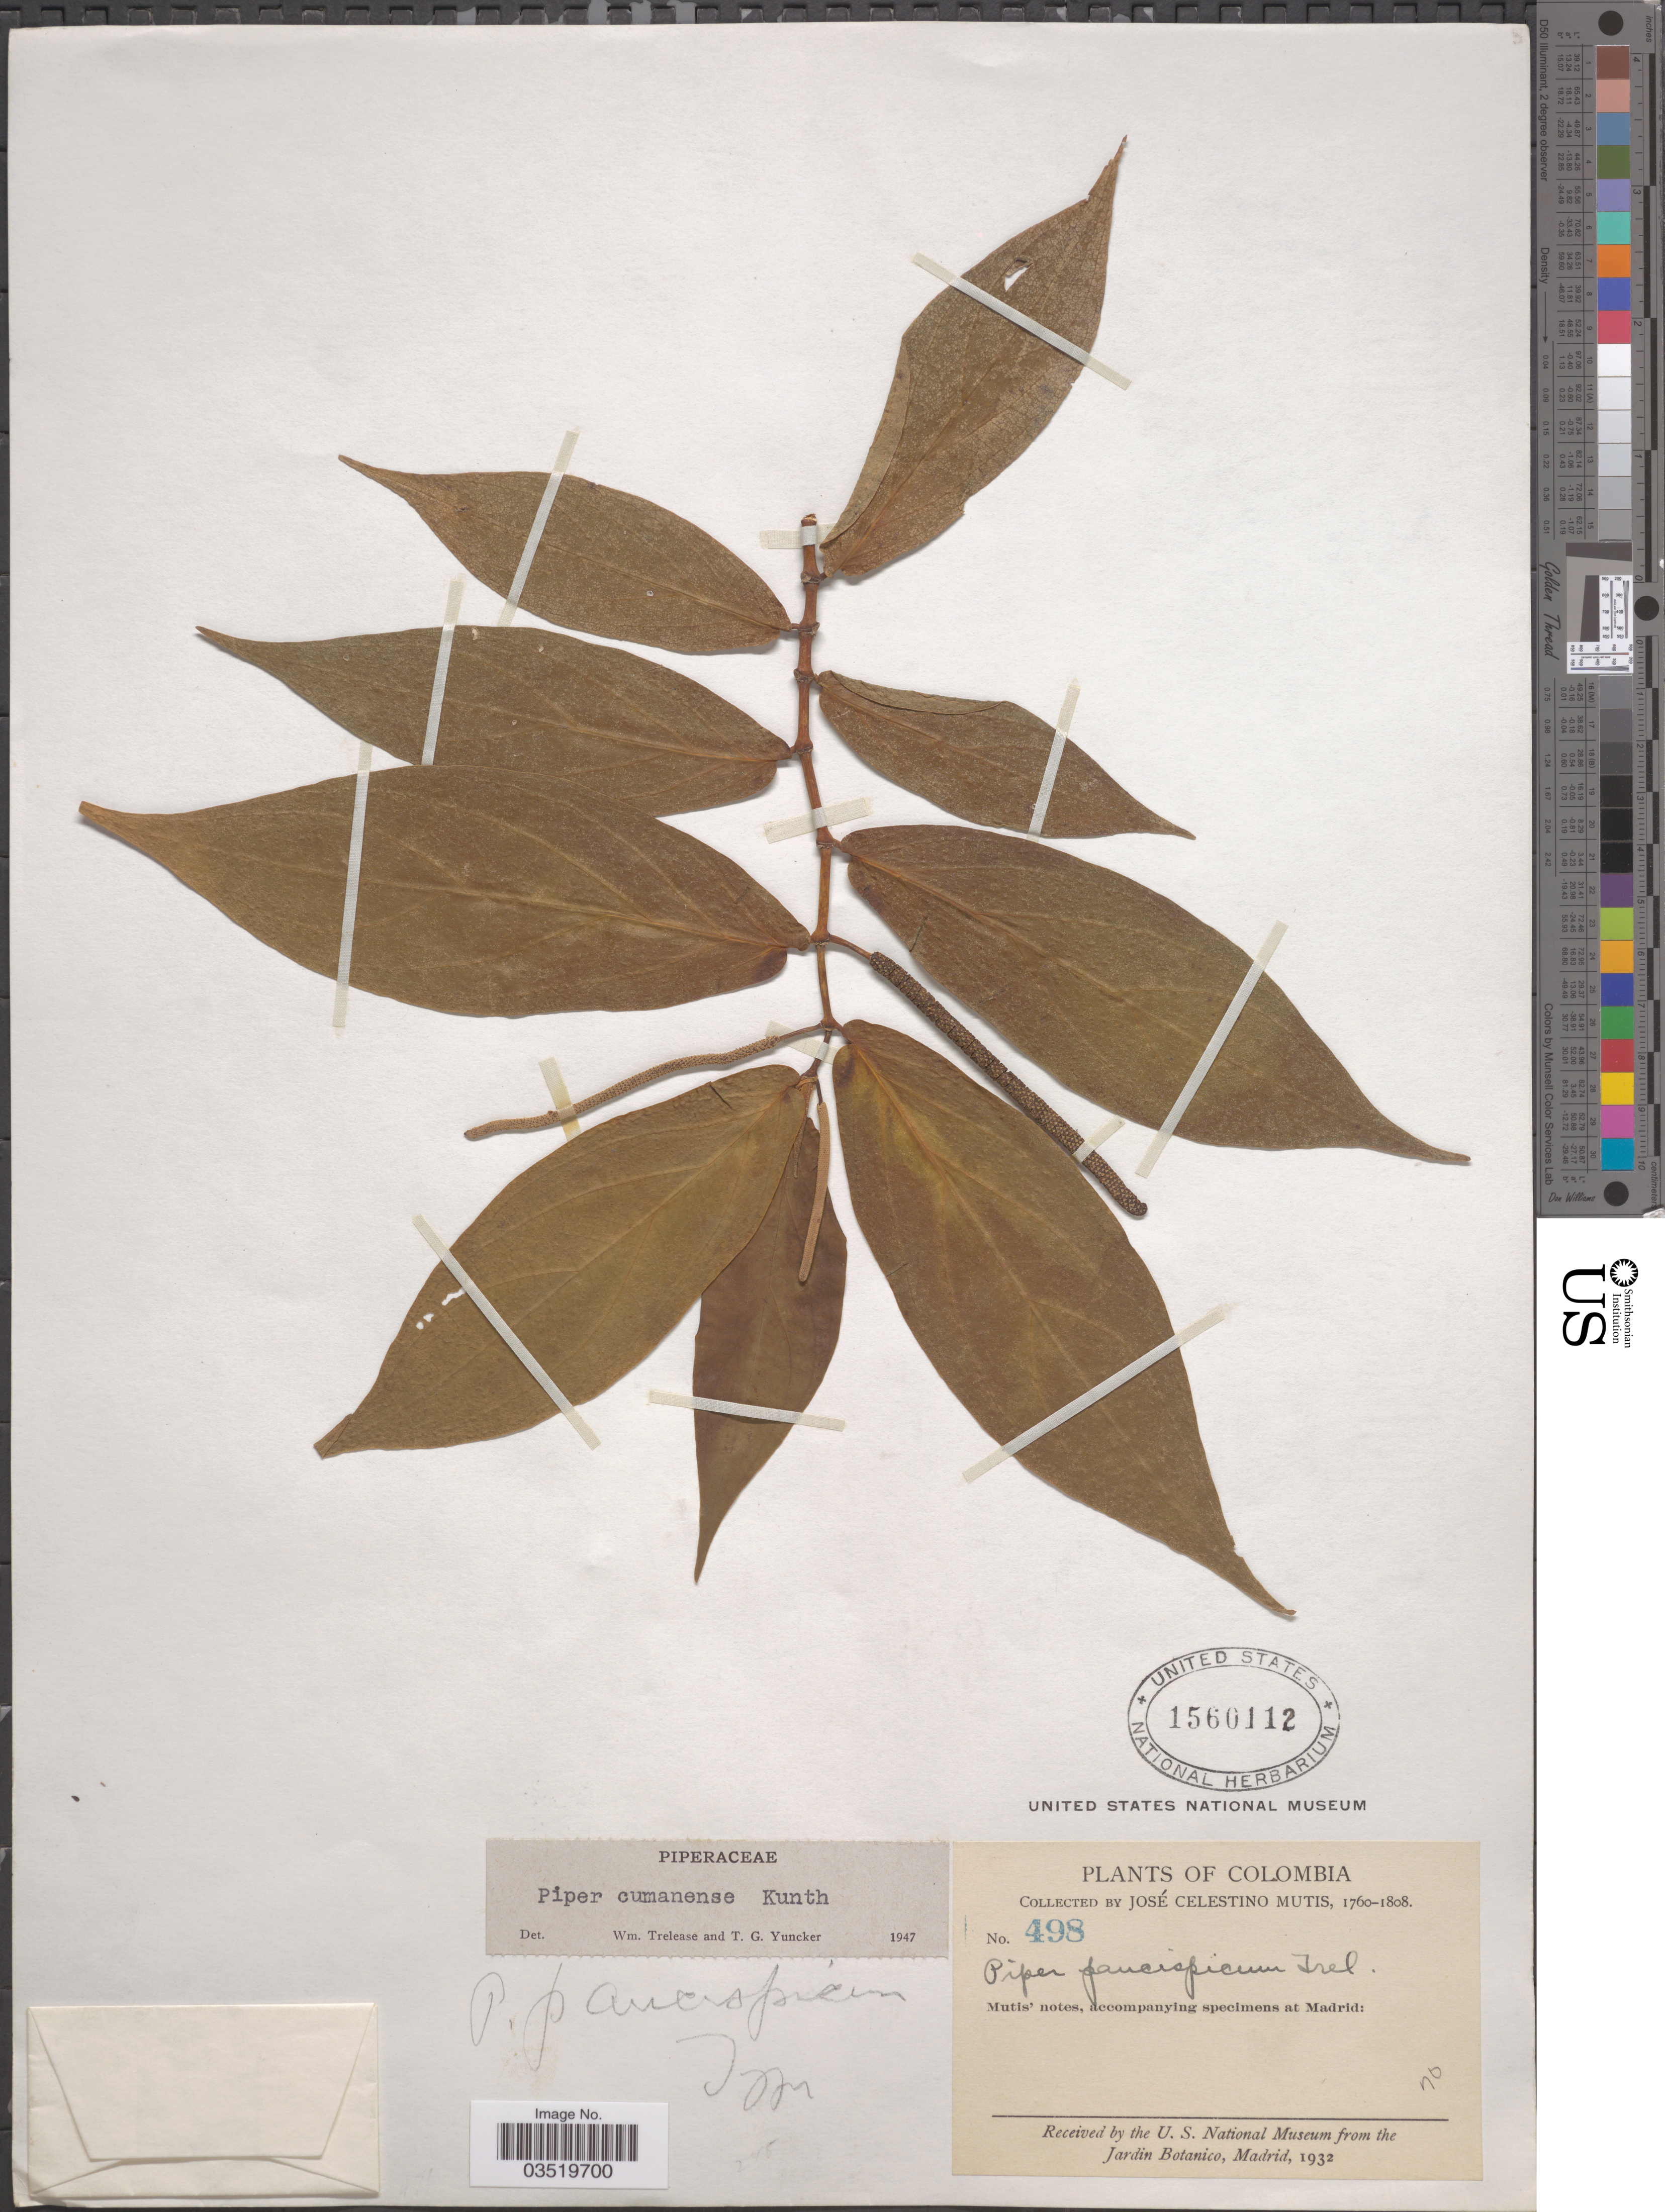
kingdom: Plantae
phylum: Tracheophyta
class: Magnoliopsida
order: Piperales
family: Piperaceae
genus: Piper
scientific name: Piper cumanense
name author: Kunth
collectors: J. C. B. Mutis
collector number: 498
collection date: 1760/1808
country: Colombia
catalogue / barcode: US 1560112